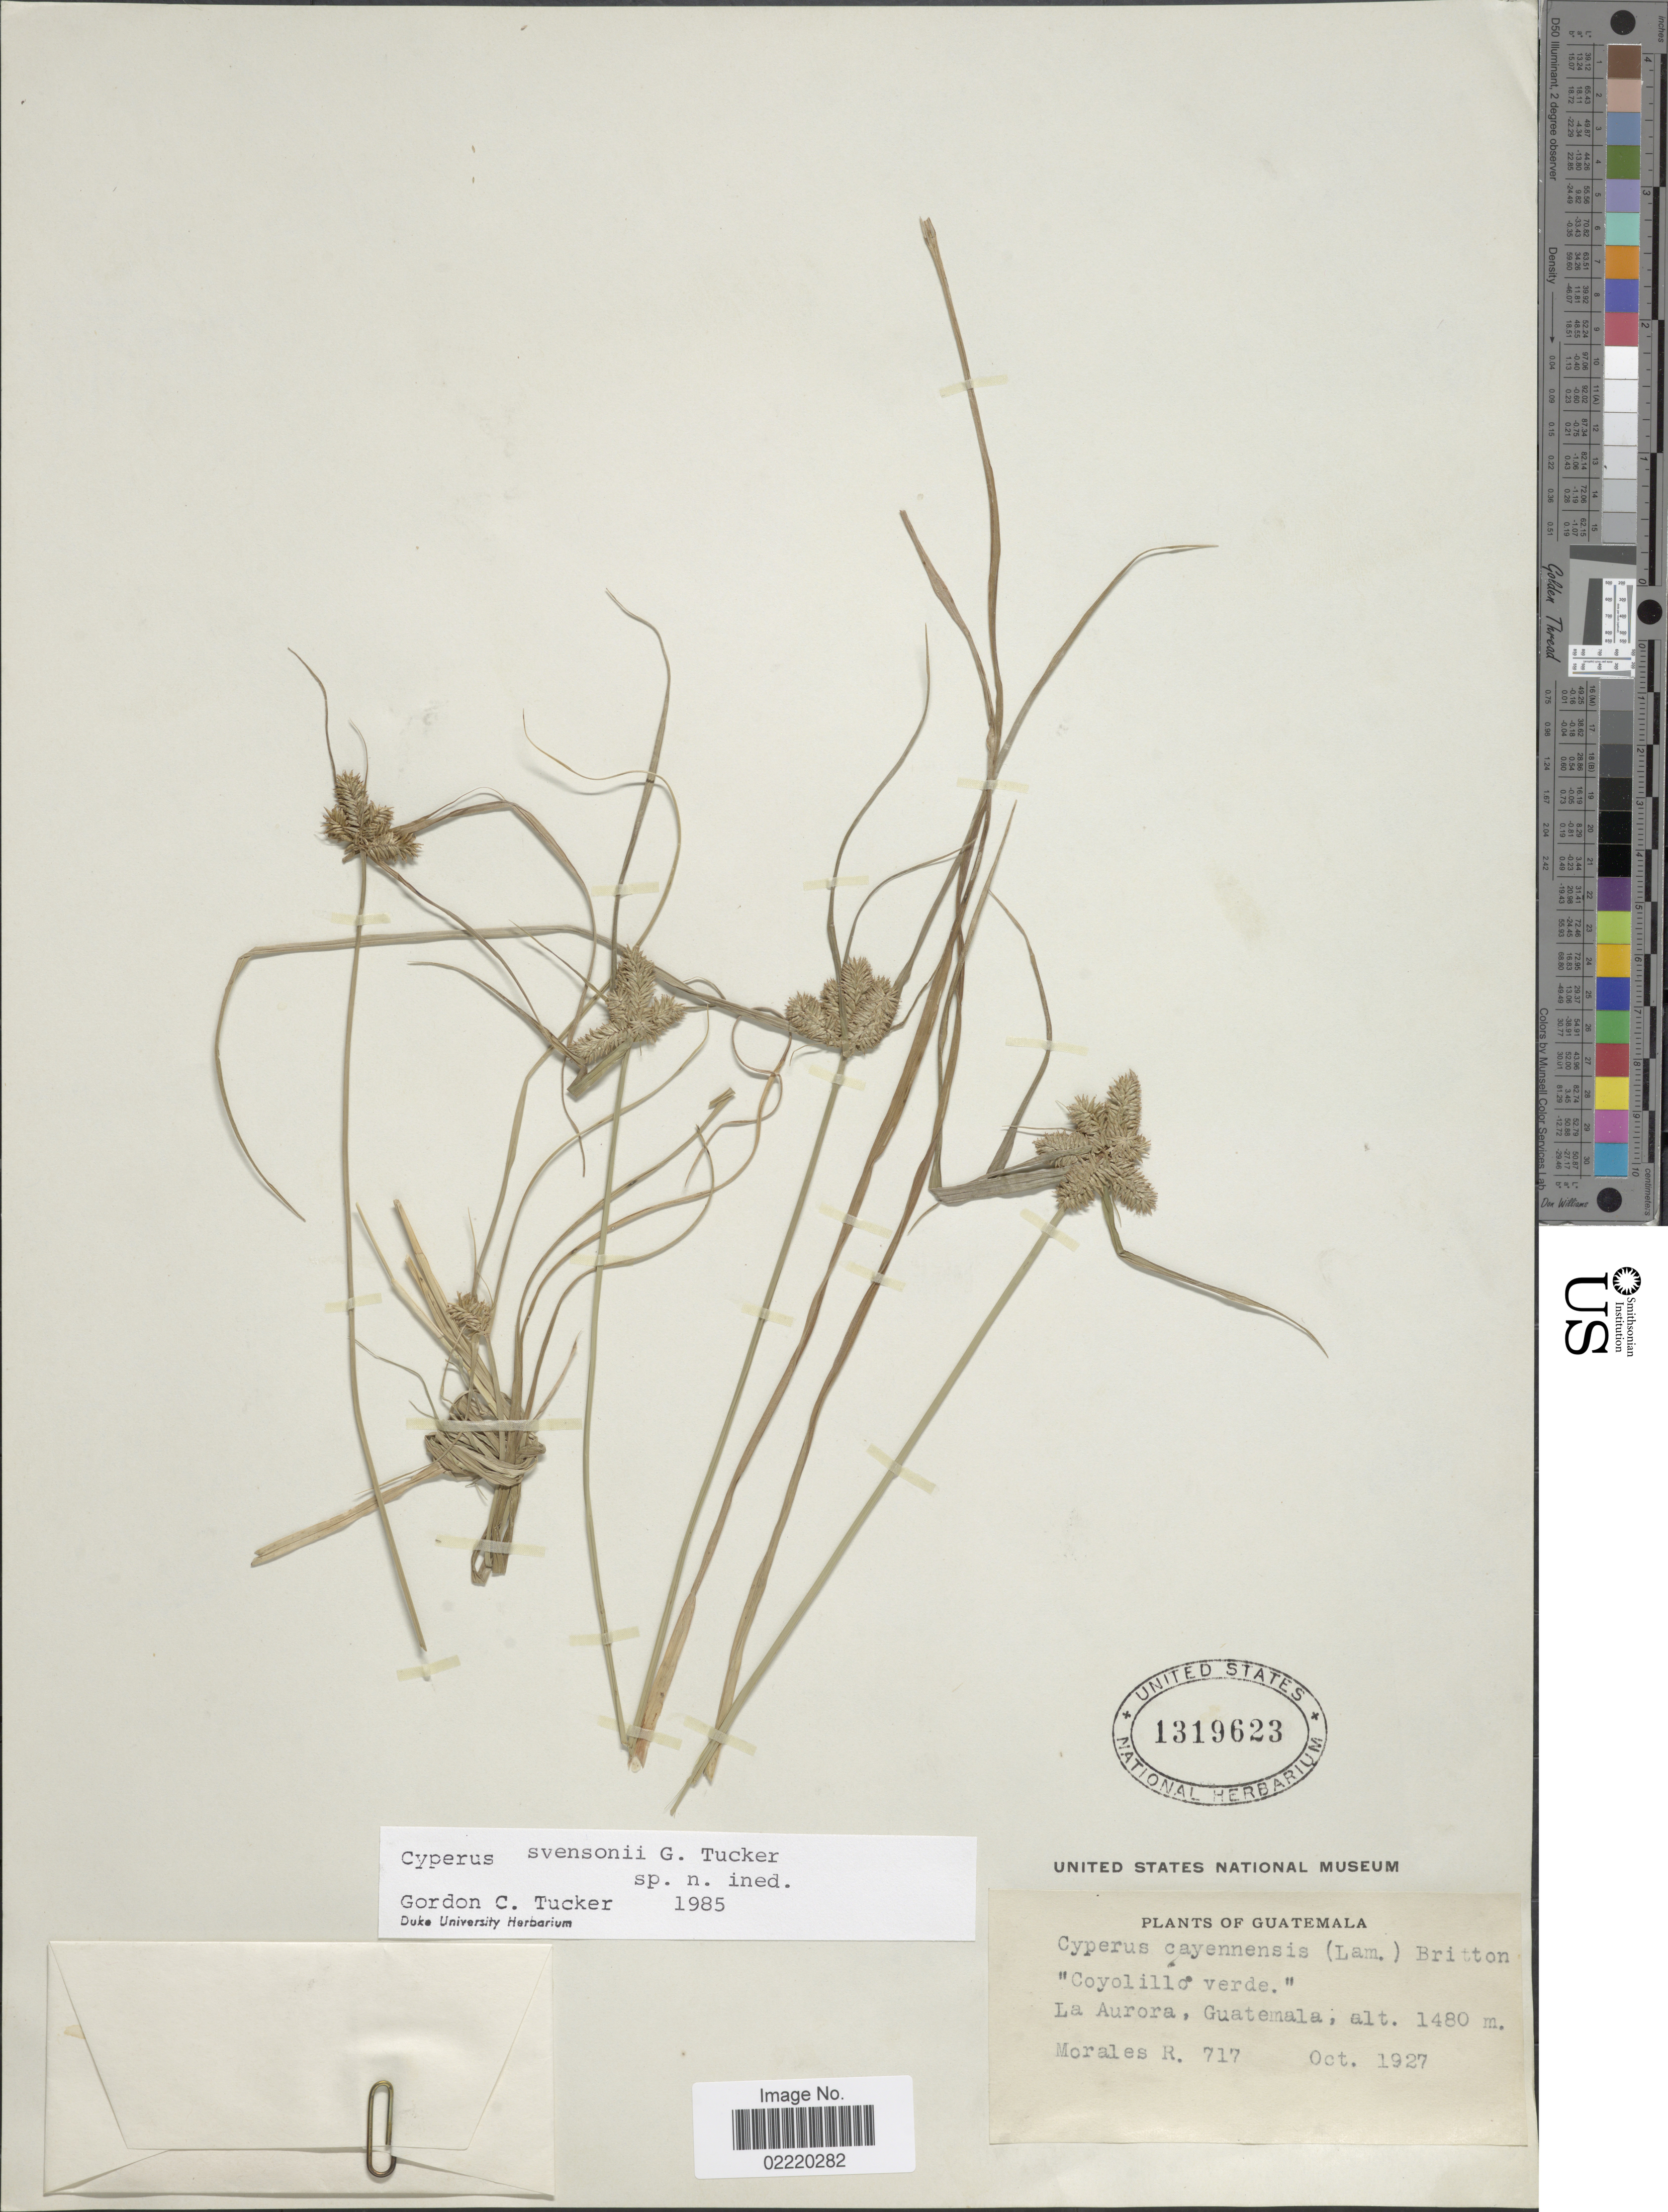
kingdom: Plantae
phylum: Tracheophyta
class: Liliopsida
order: Poales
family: Cyperaceae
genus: Cyperus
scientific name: Cyperus svensonii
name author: G.C. Tucker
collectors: M. Ruano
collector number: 717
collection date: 1927-10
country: Guatemala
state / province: Guatemala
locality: Coyolillo verde.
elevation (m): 1480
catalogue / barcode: US 1319623